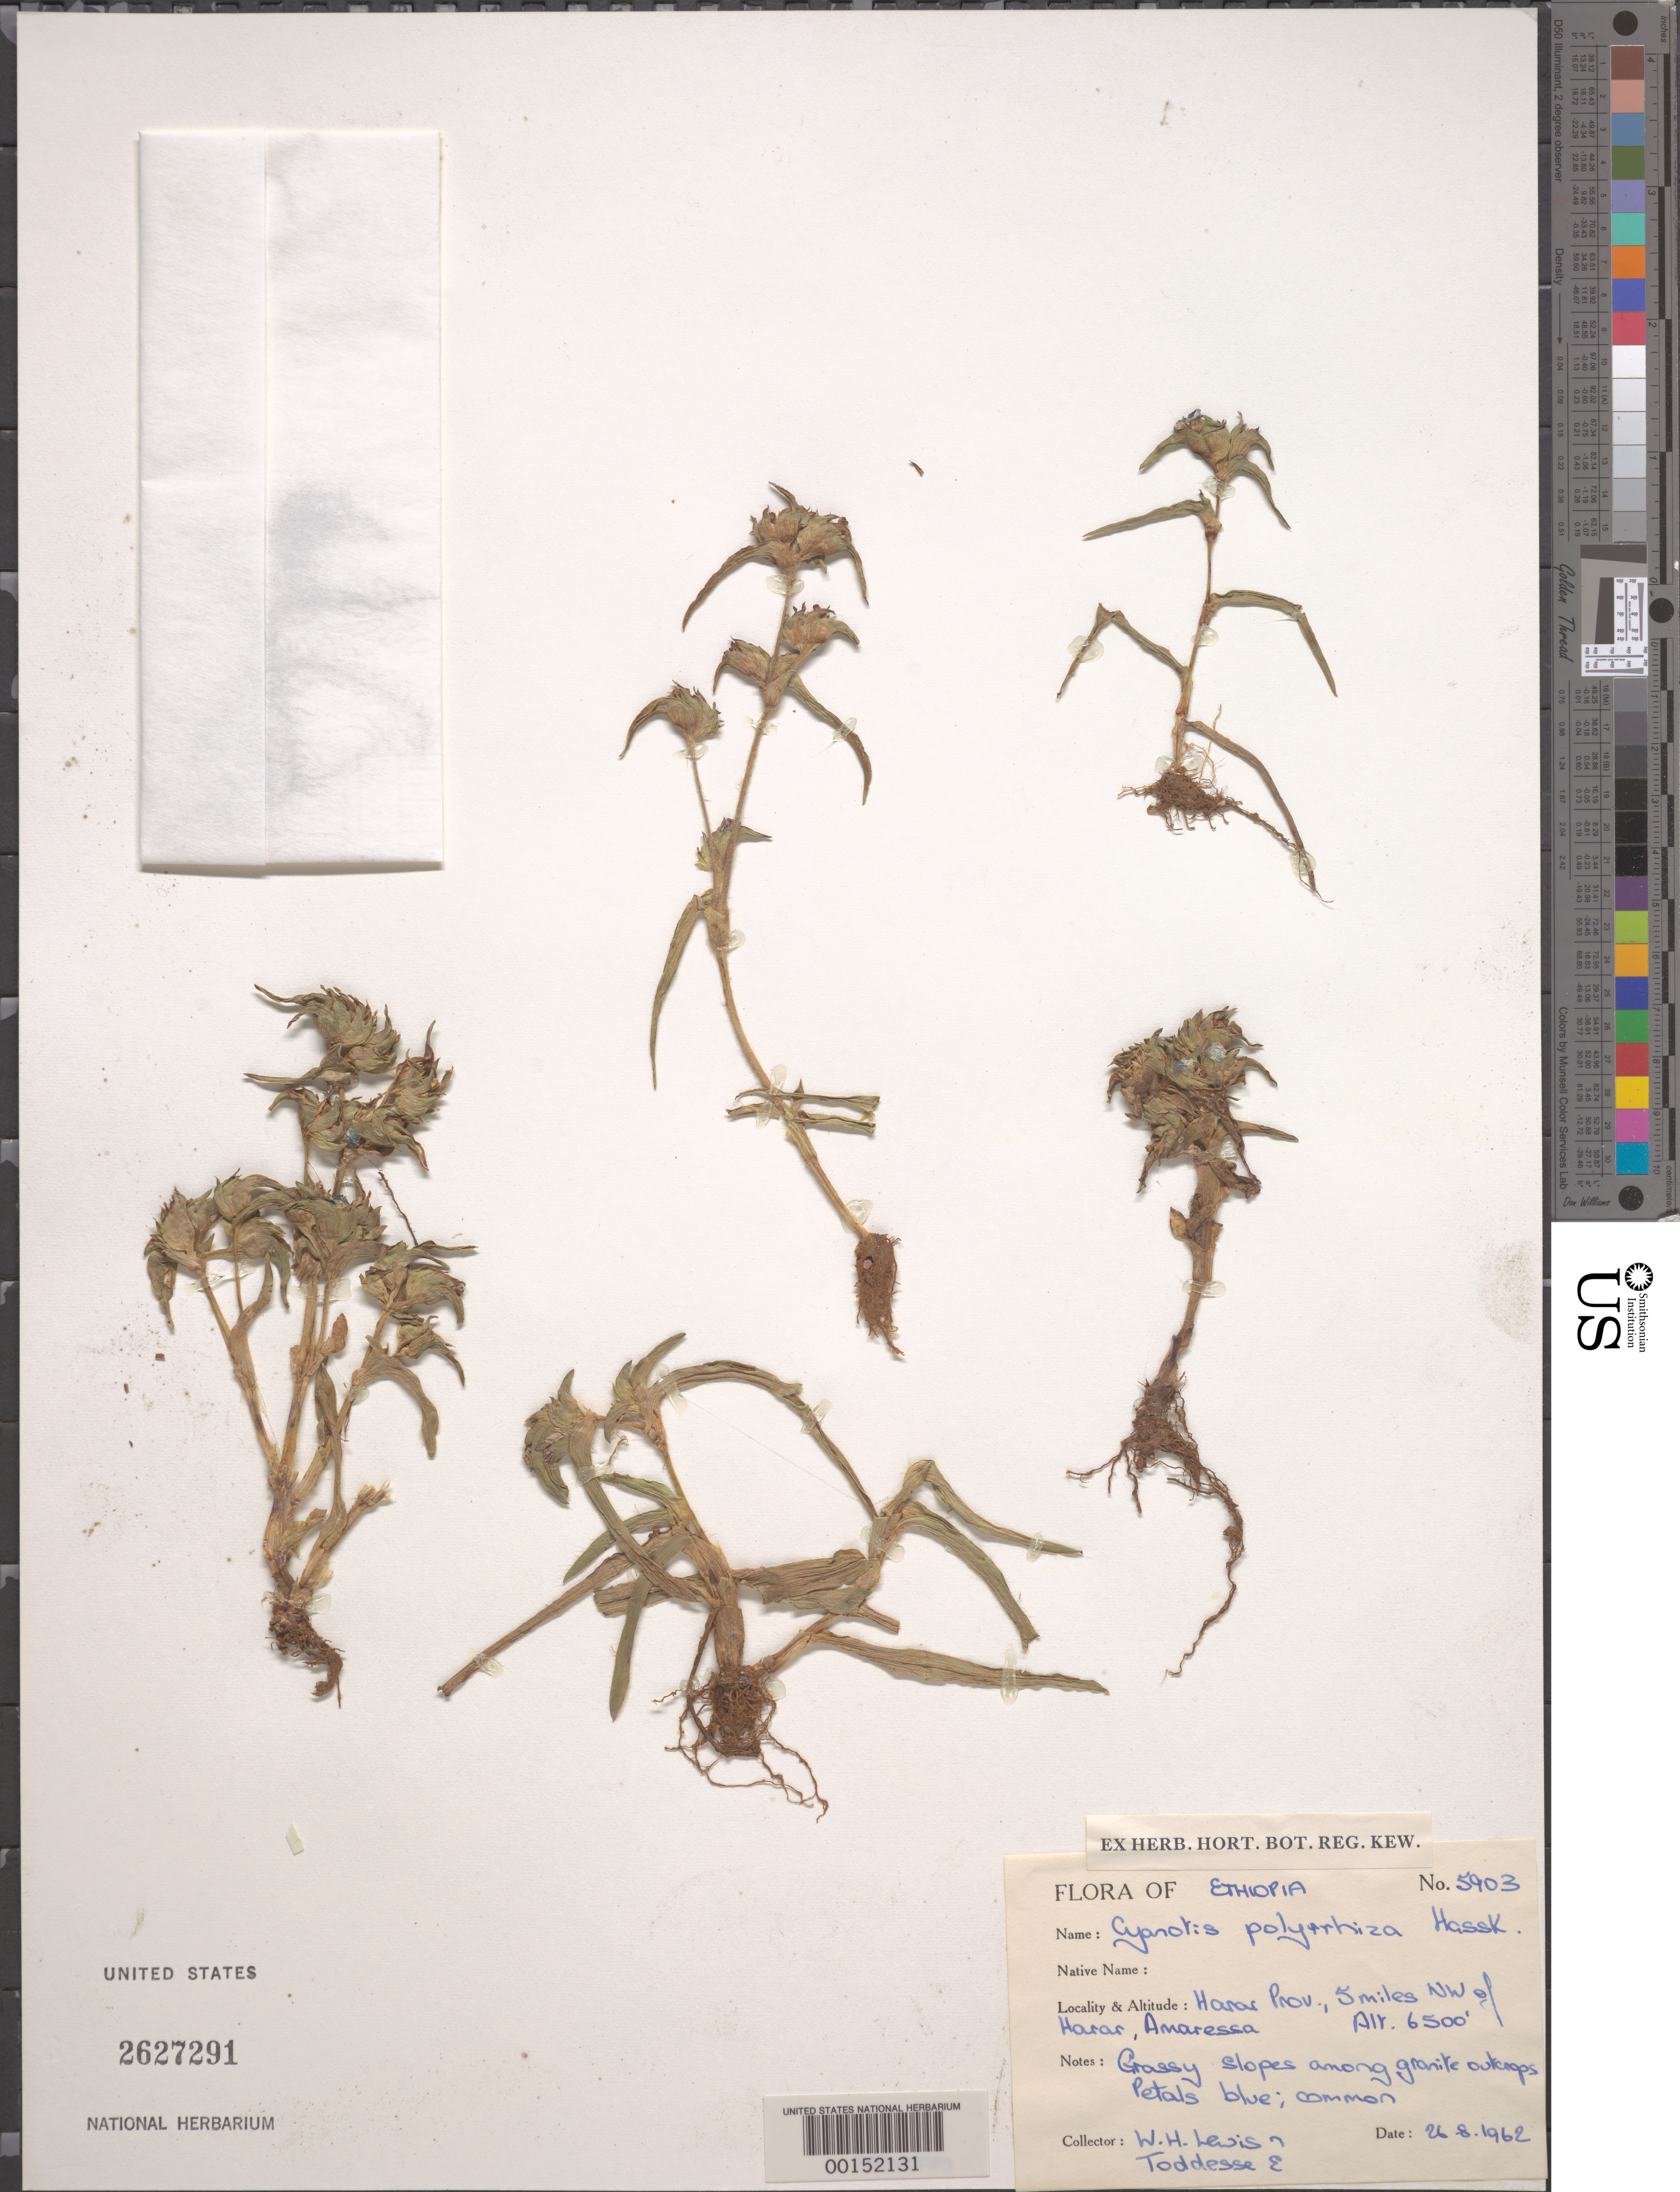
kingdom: Plantae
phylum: Tracheophyta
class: Liliopsida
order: Commelinales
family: Commelinaceae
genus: Cyanotis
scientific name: Cyanotis polyrrhiza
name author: Hochst. ex Hassk.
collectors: W. H. Lewis & E. Toddesse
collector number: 5903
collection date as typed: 28 Aug 1962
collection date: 1962-08-28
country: Ethiopia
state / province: Harari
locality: Nw of harar, amaressa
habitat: Grassy slopes, granite outcrops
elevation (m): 1983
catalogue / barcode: US 2627291